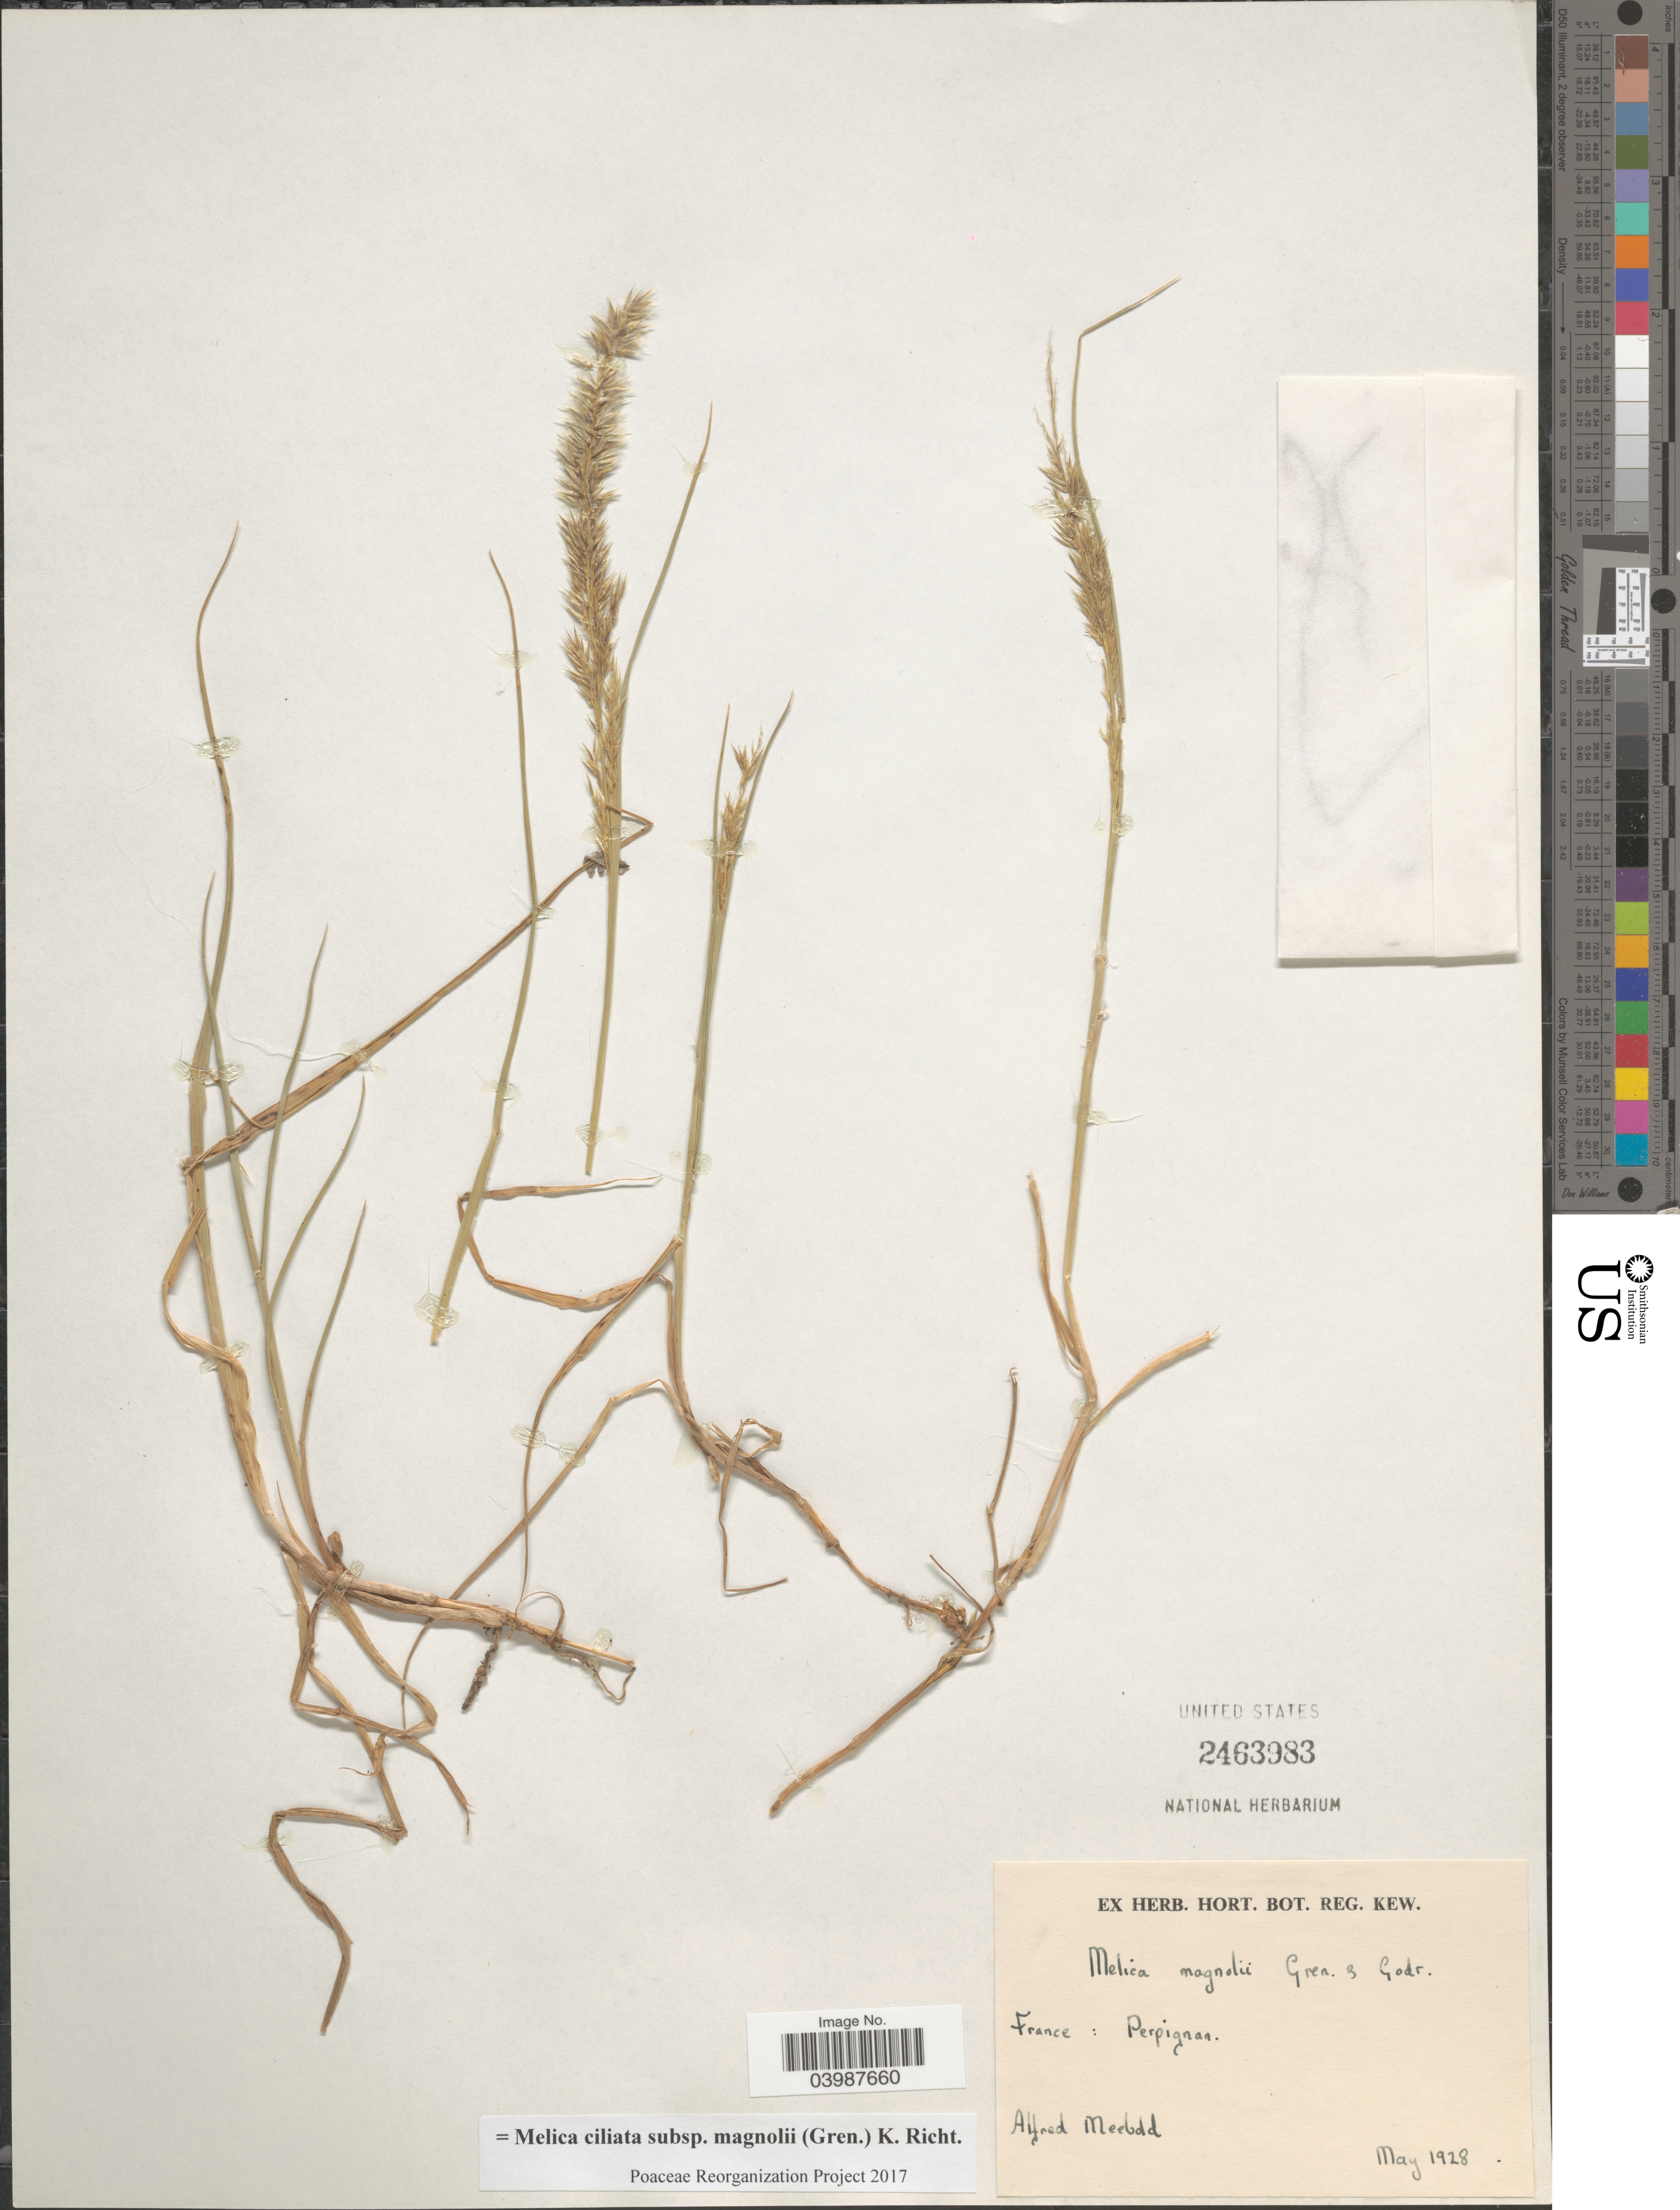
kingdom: Plantae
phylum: Tracheophyta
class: Liliopsida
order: Poales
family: Poaceae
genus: Melica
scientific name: Melica ciliata subsp. magnolii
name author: K. Richt.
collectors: A. Meebold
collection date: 1928-05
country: France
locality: Perpignan.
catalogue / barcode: US 2463983